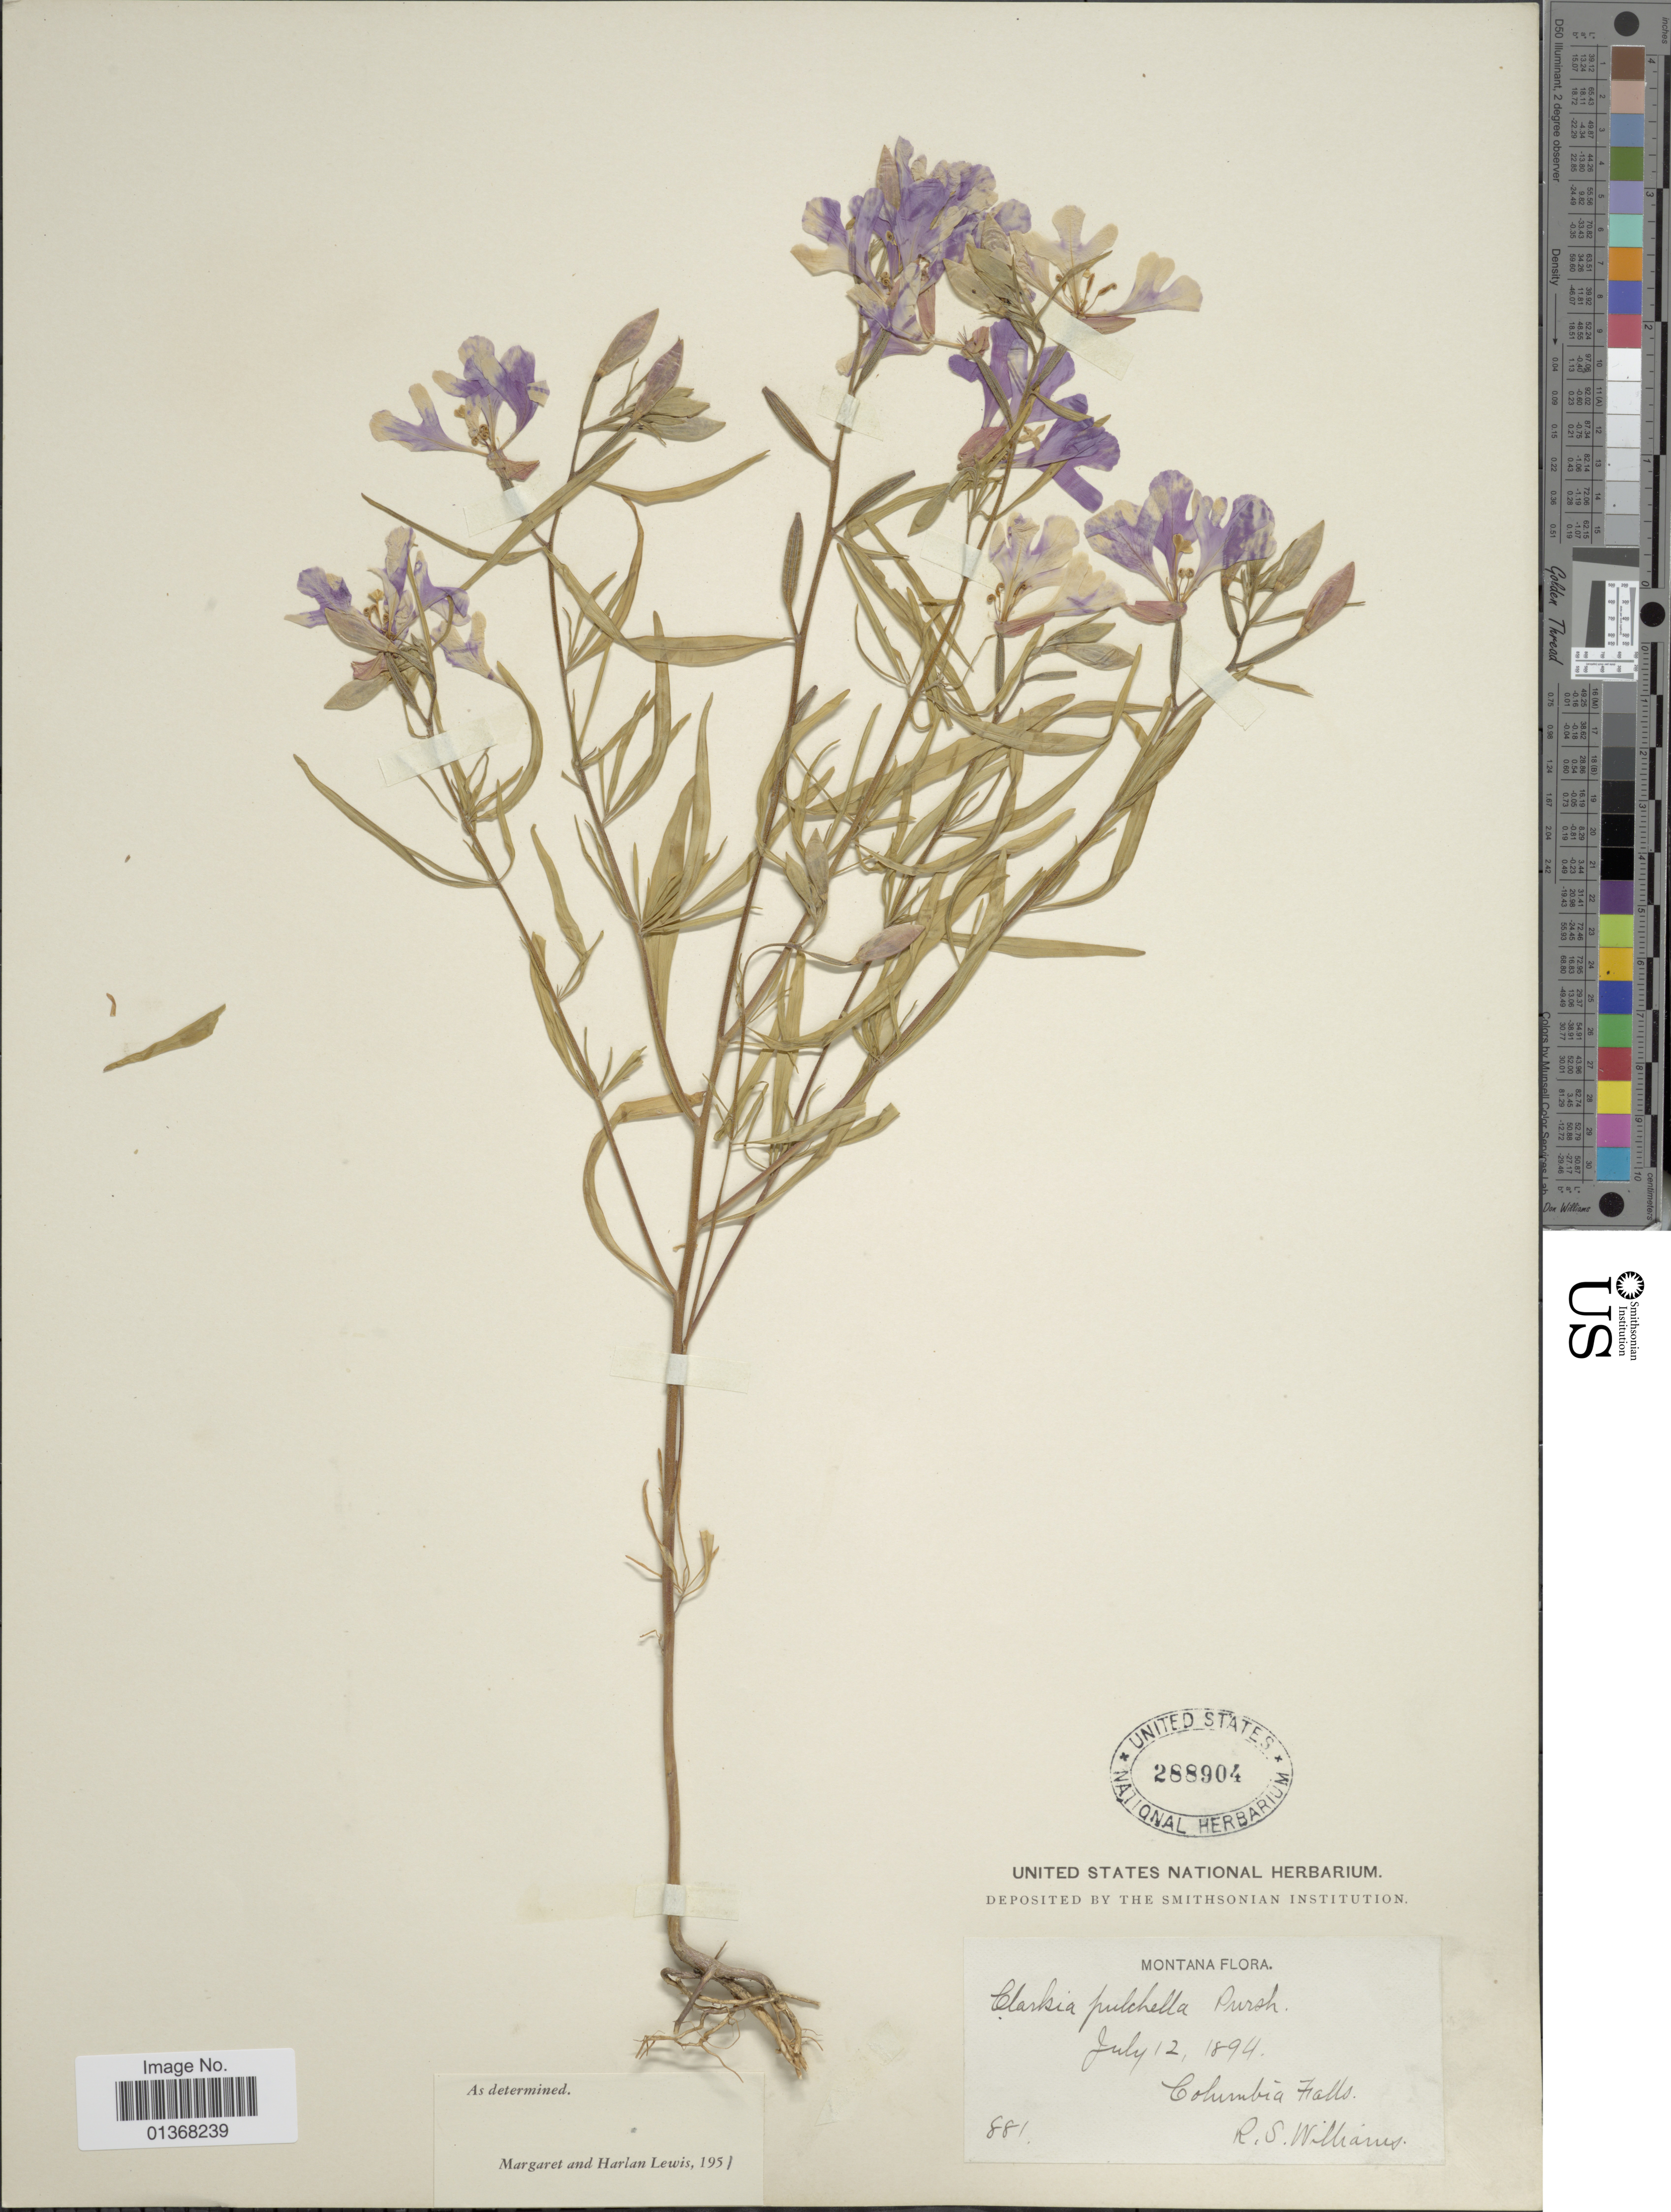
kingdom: Plantae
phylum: Tracheophyta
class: Magnoliopsida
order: Myrtales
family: Onagraceae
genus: Clarkia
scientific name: Clarkia pulchella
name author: Pursh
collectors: R. S. Williams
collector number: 881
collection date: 1894-07-12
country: United States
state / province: Montana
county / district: Flathead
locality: Columbia Falls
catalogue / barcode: US 288904